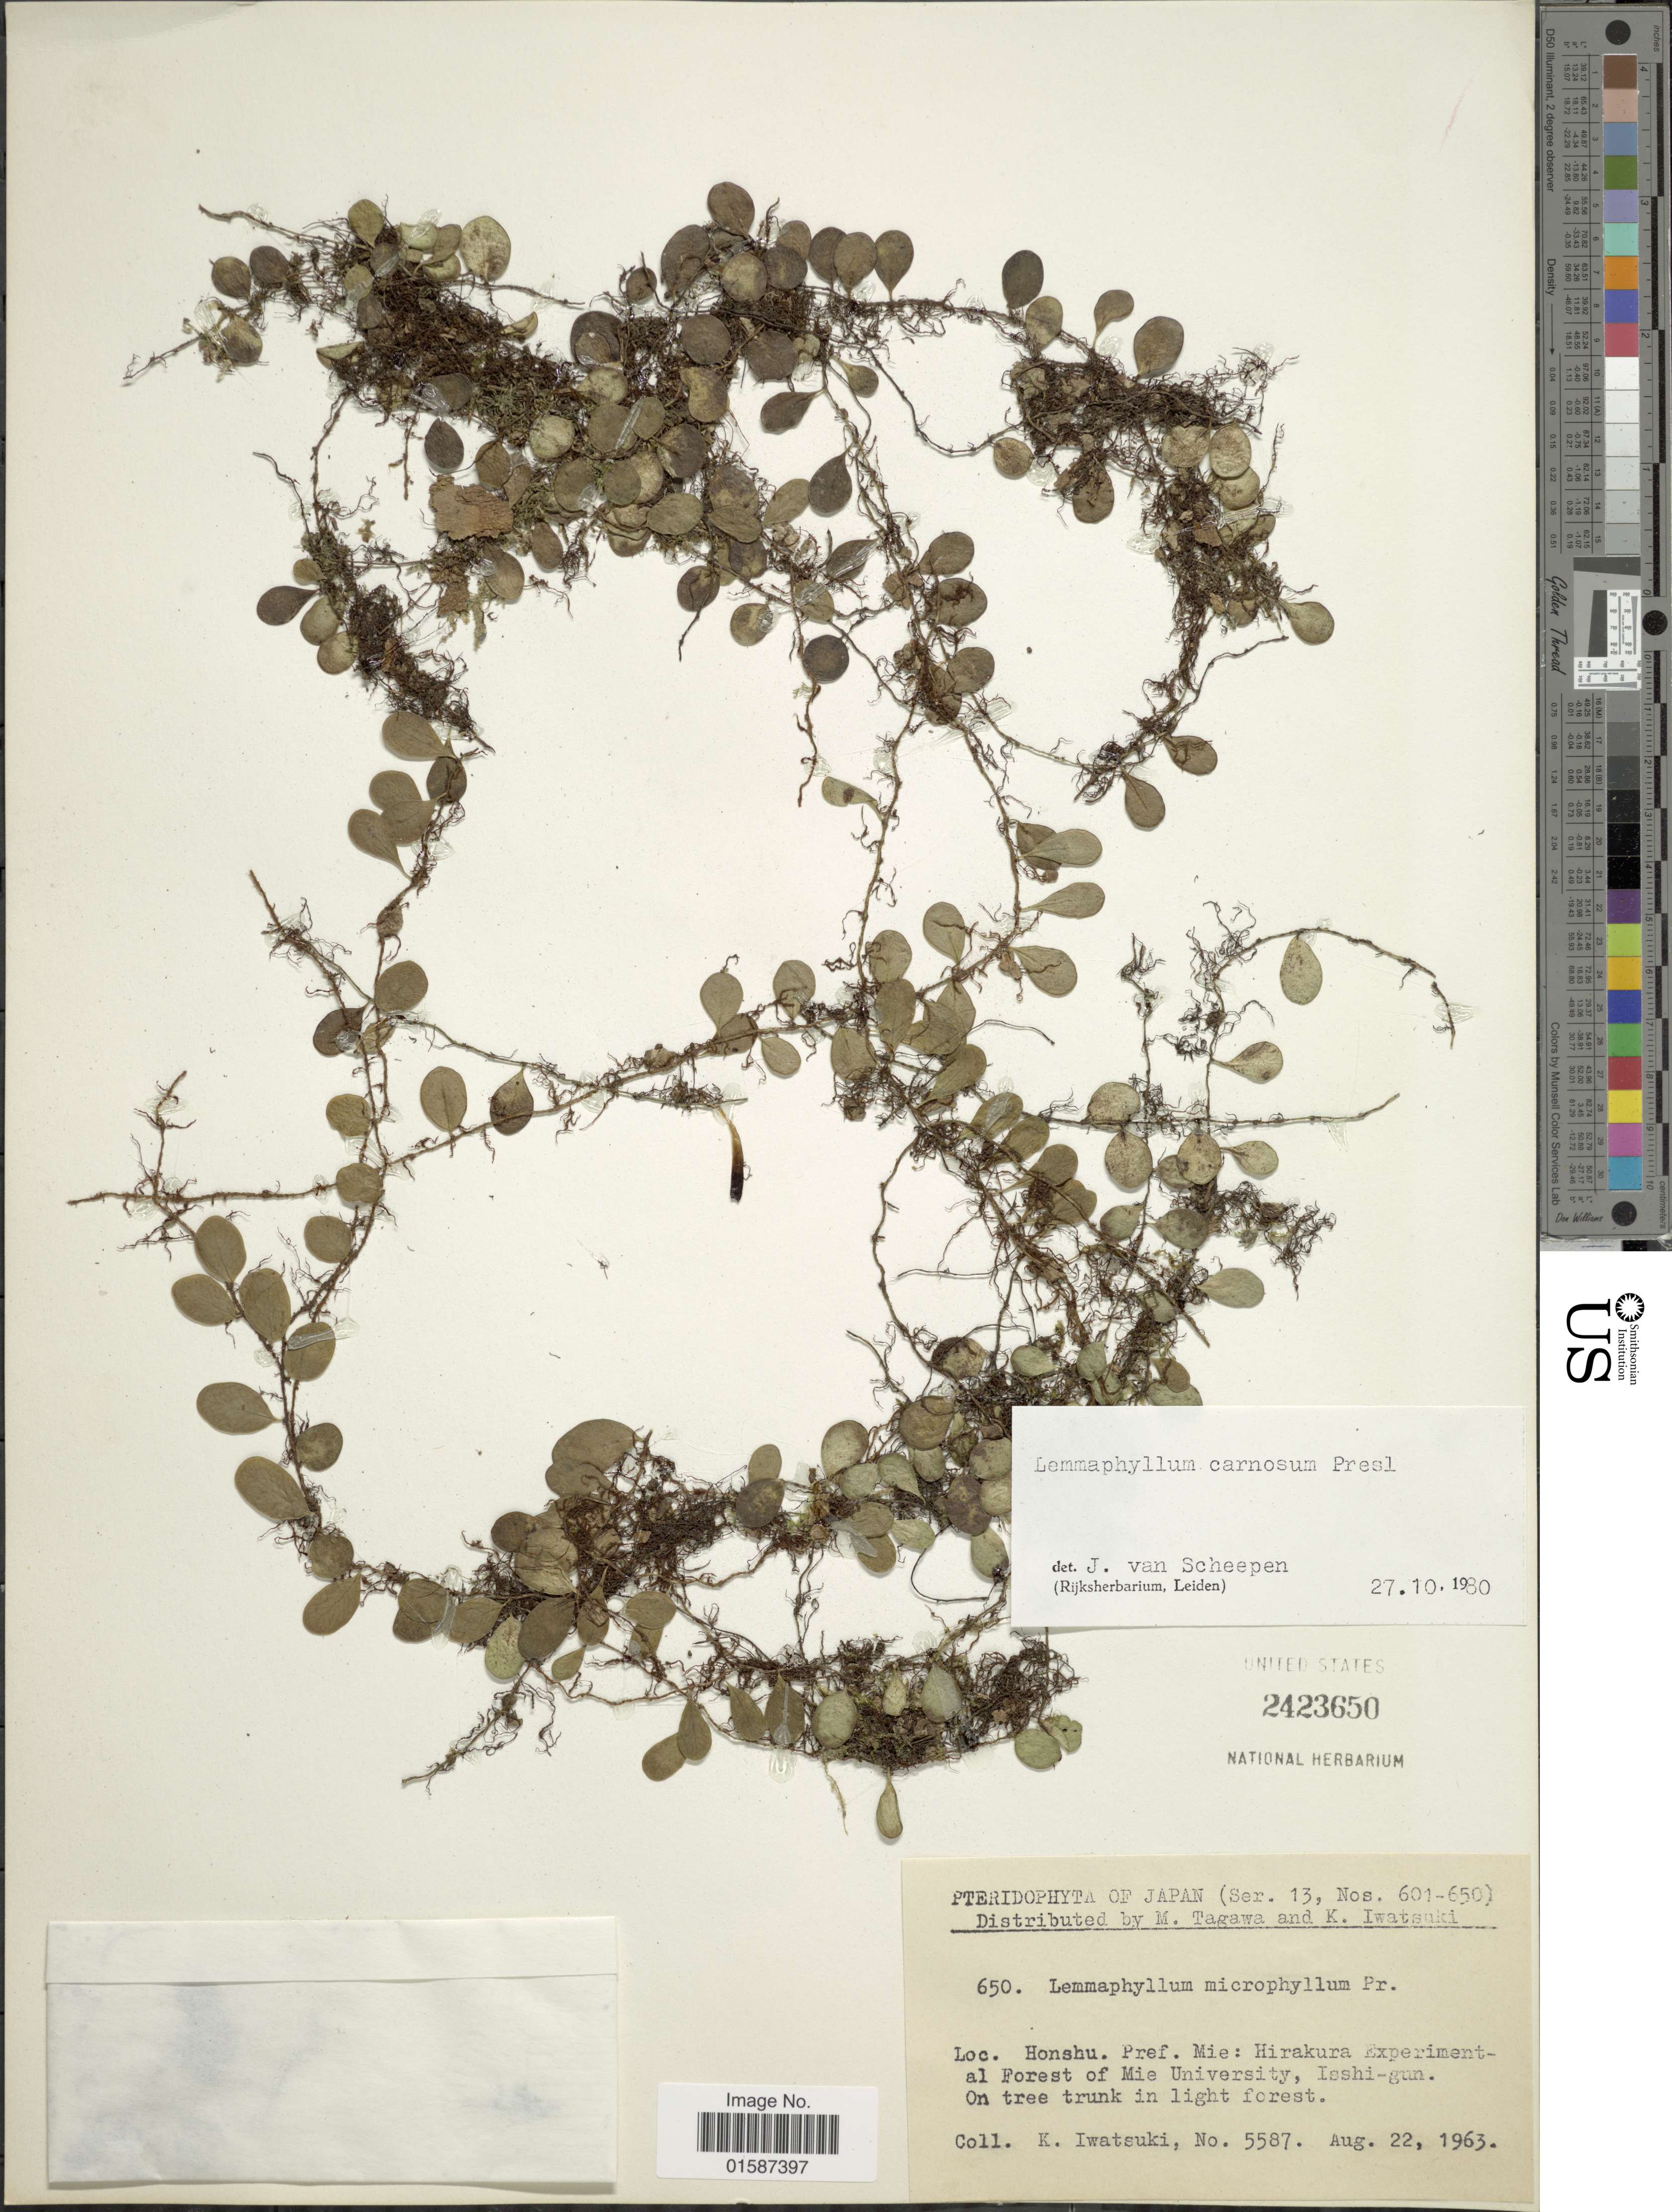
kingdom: Plantae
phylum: Tracheophyta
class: Polypodiopsida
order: Polypodiales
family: Polypodiaceae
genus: Lemmaphyllum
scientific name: Lemmaphyllum microphyllum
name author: C. Presl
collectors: K. Iwatsuki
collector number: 5587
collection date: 1963-08-22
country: Japan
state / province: Mie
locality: Honshu, Pref. Mie: Hirakura Experimental Forest of Mie University, Isshi-gun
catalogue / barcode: US 2423650